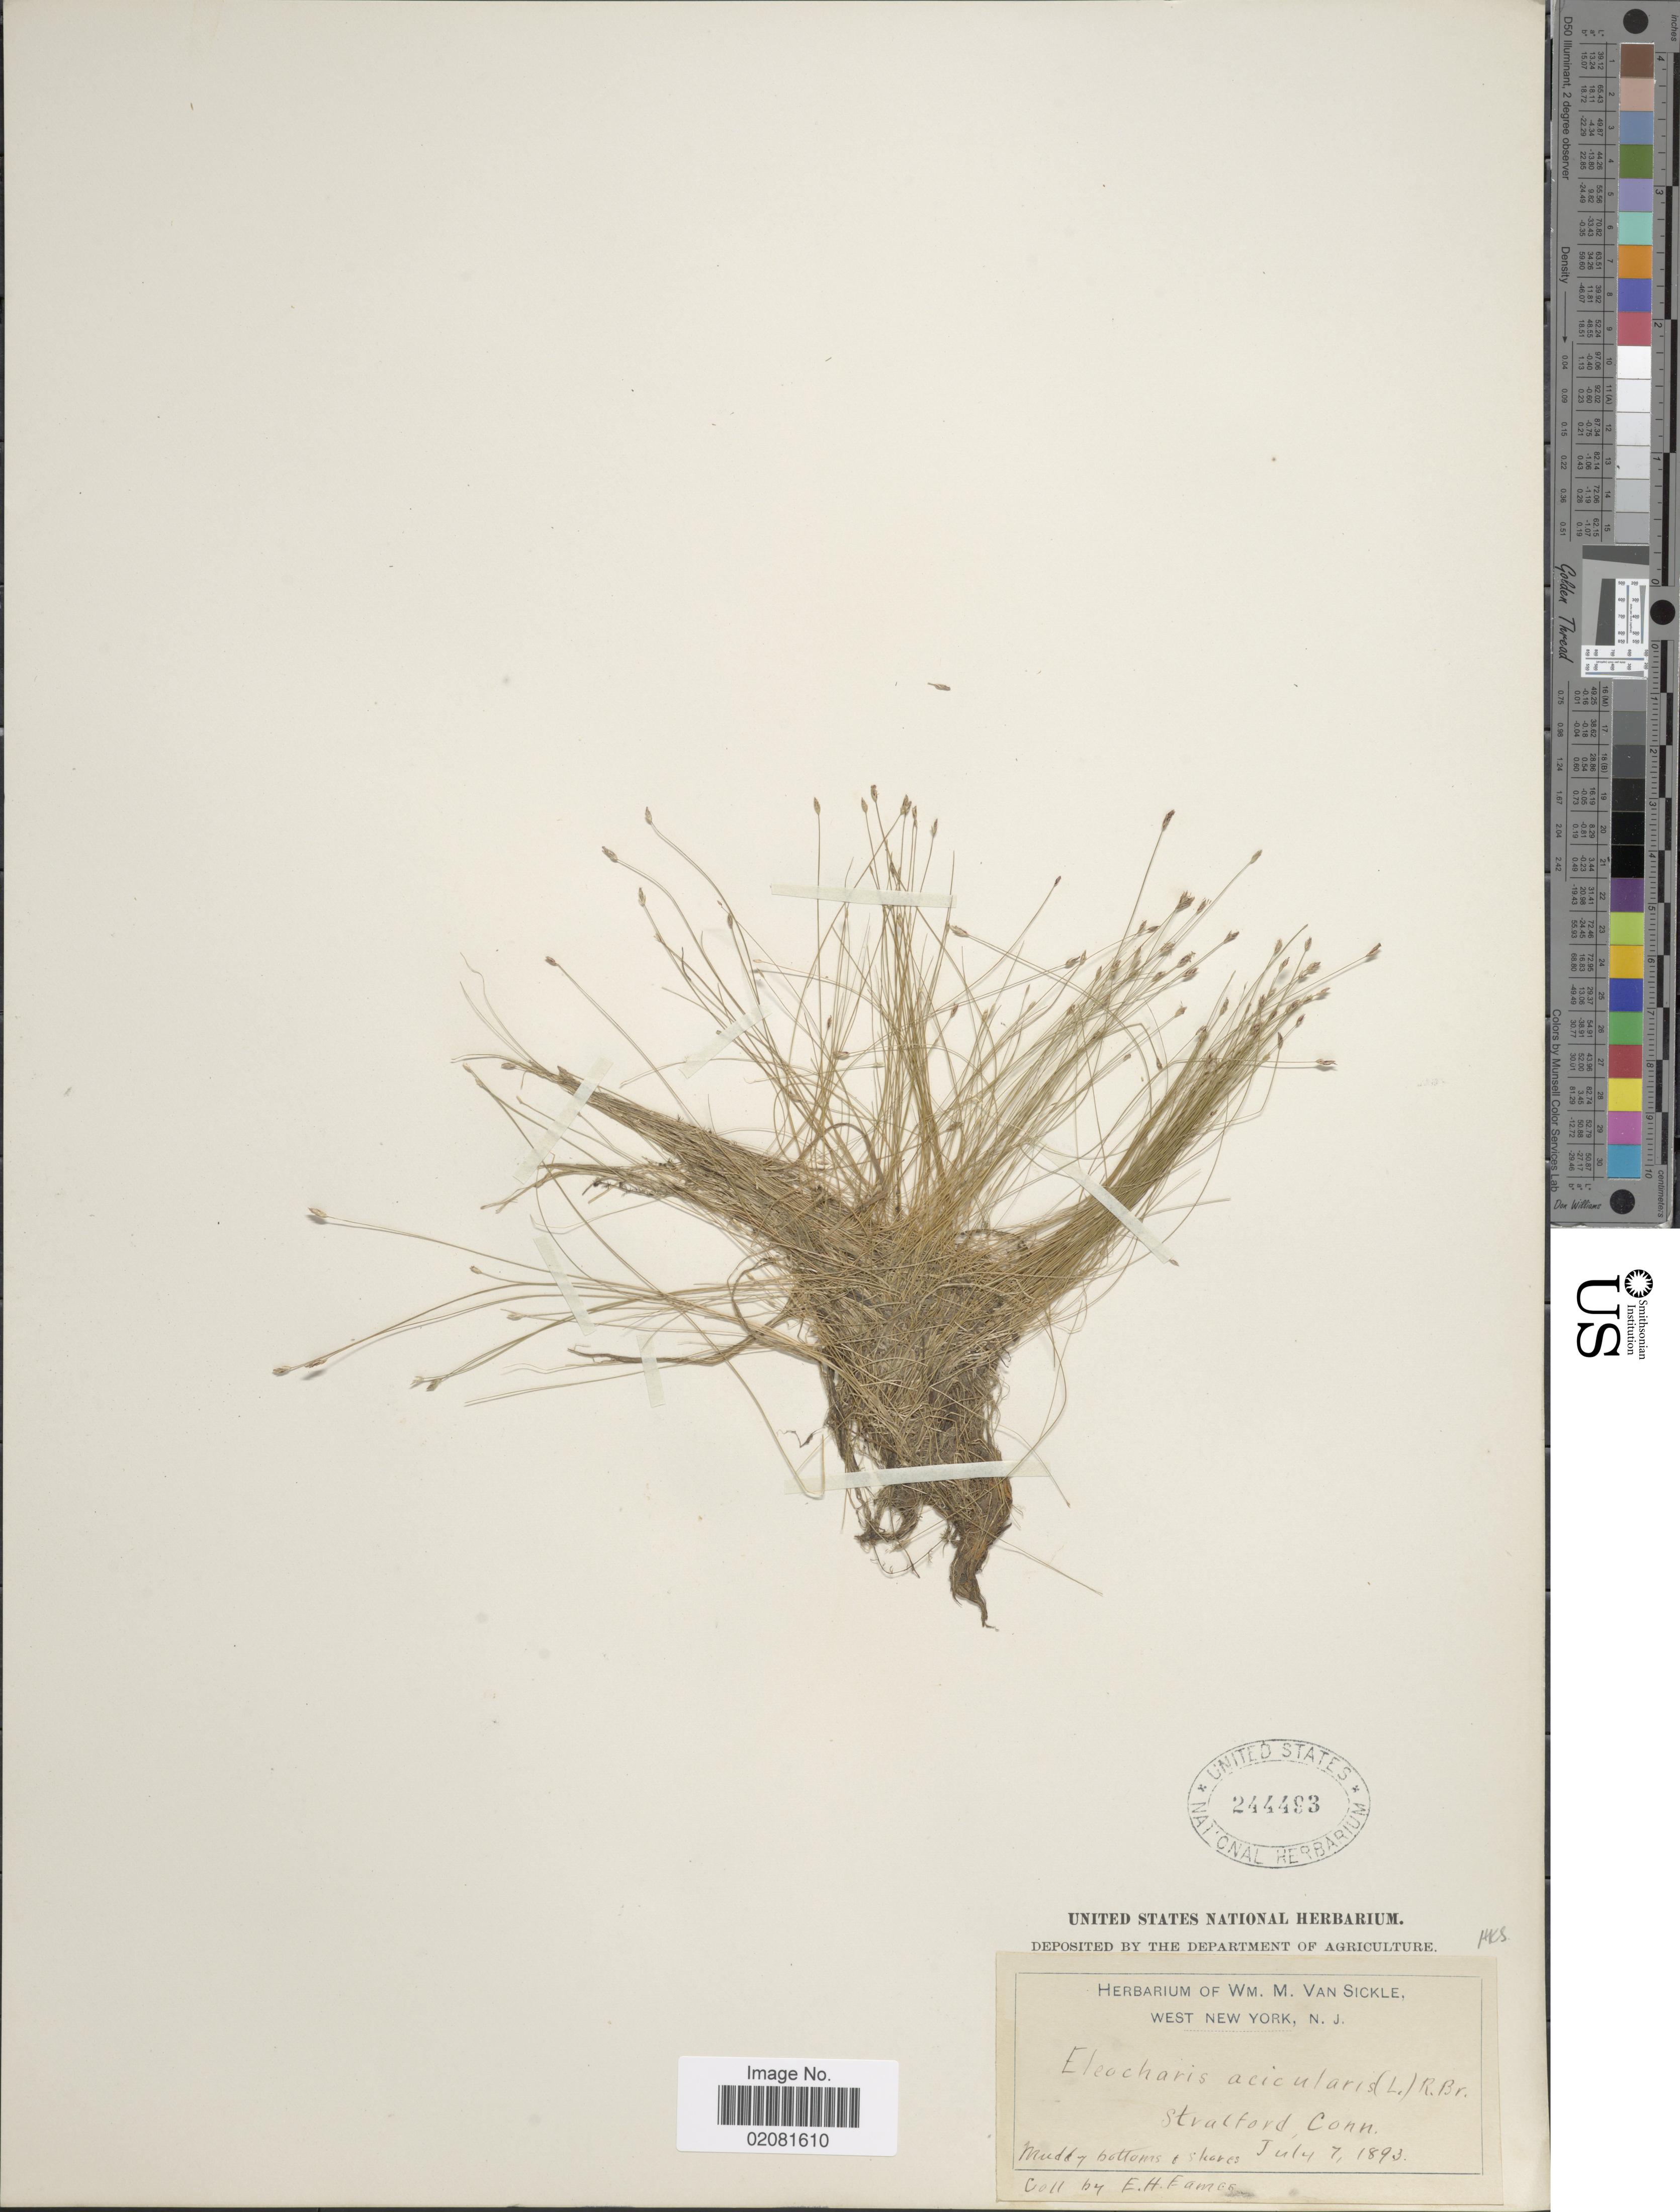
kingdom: Plantae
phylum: Tracheophyta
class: Liliopsida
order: Poales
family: Cyperaceae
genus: Eleocharis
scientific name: Eleocharis acicularis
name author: (L.) Roem. & Schult.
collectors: E. H. Eames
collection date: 1893-07-07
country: United States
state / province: Connecticut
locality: Stratford, Conn.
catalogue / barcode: US 244493